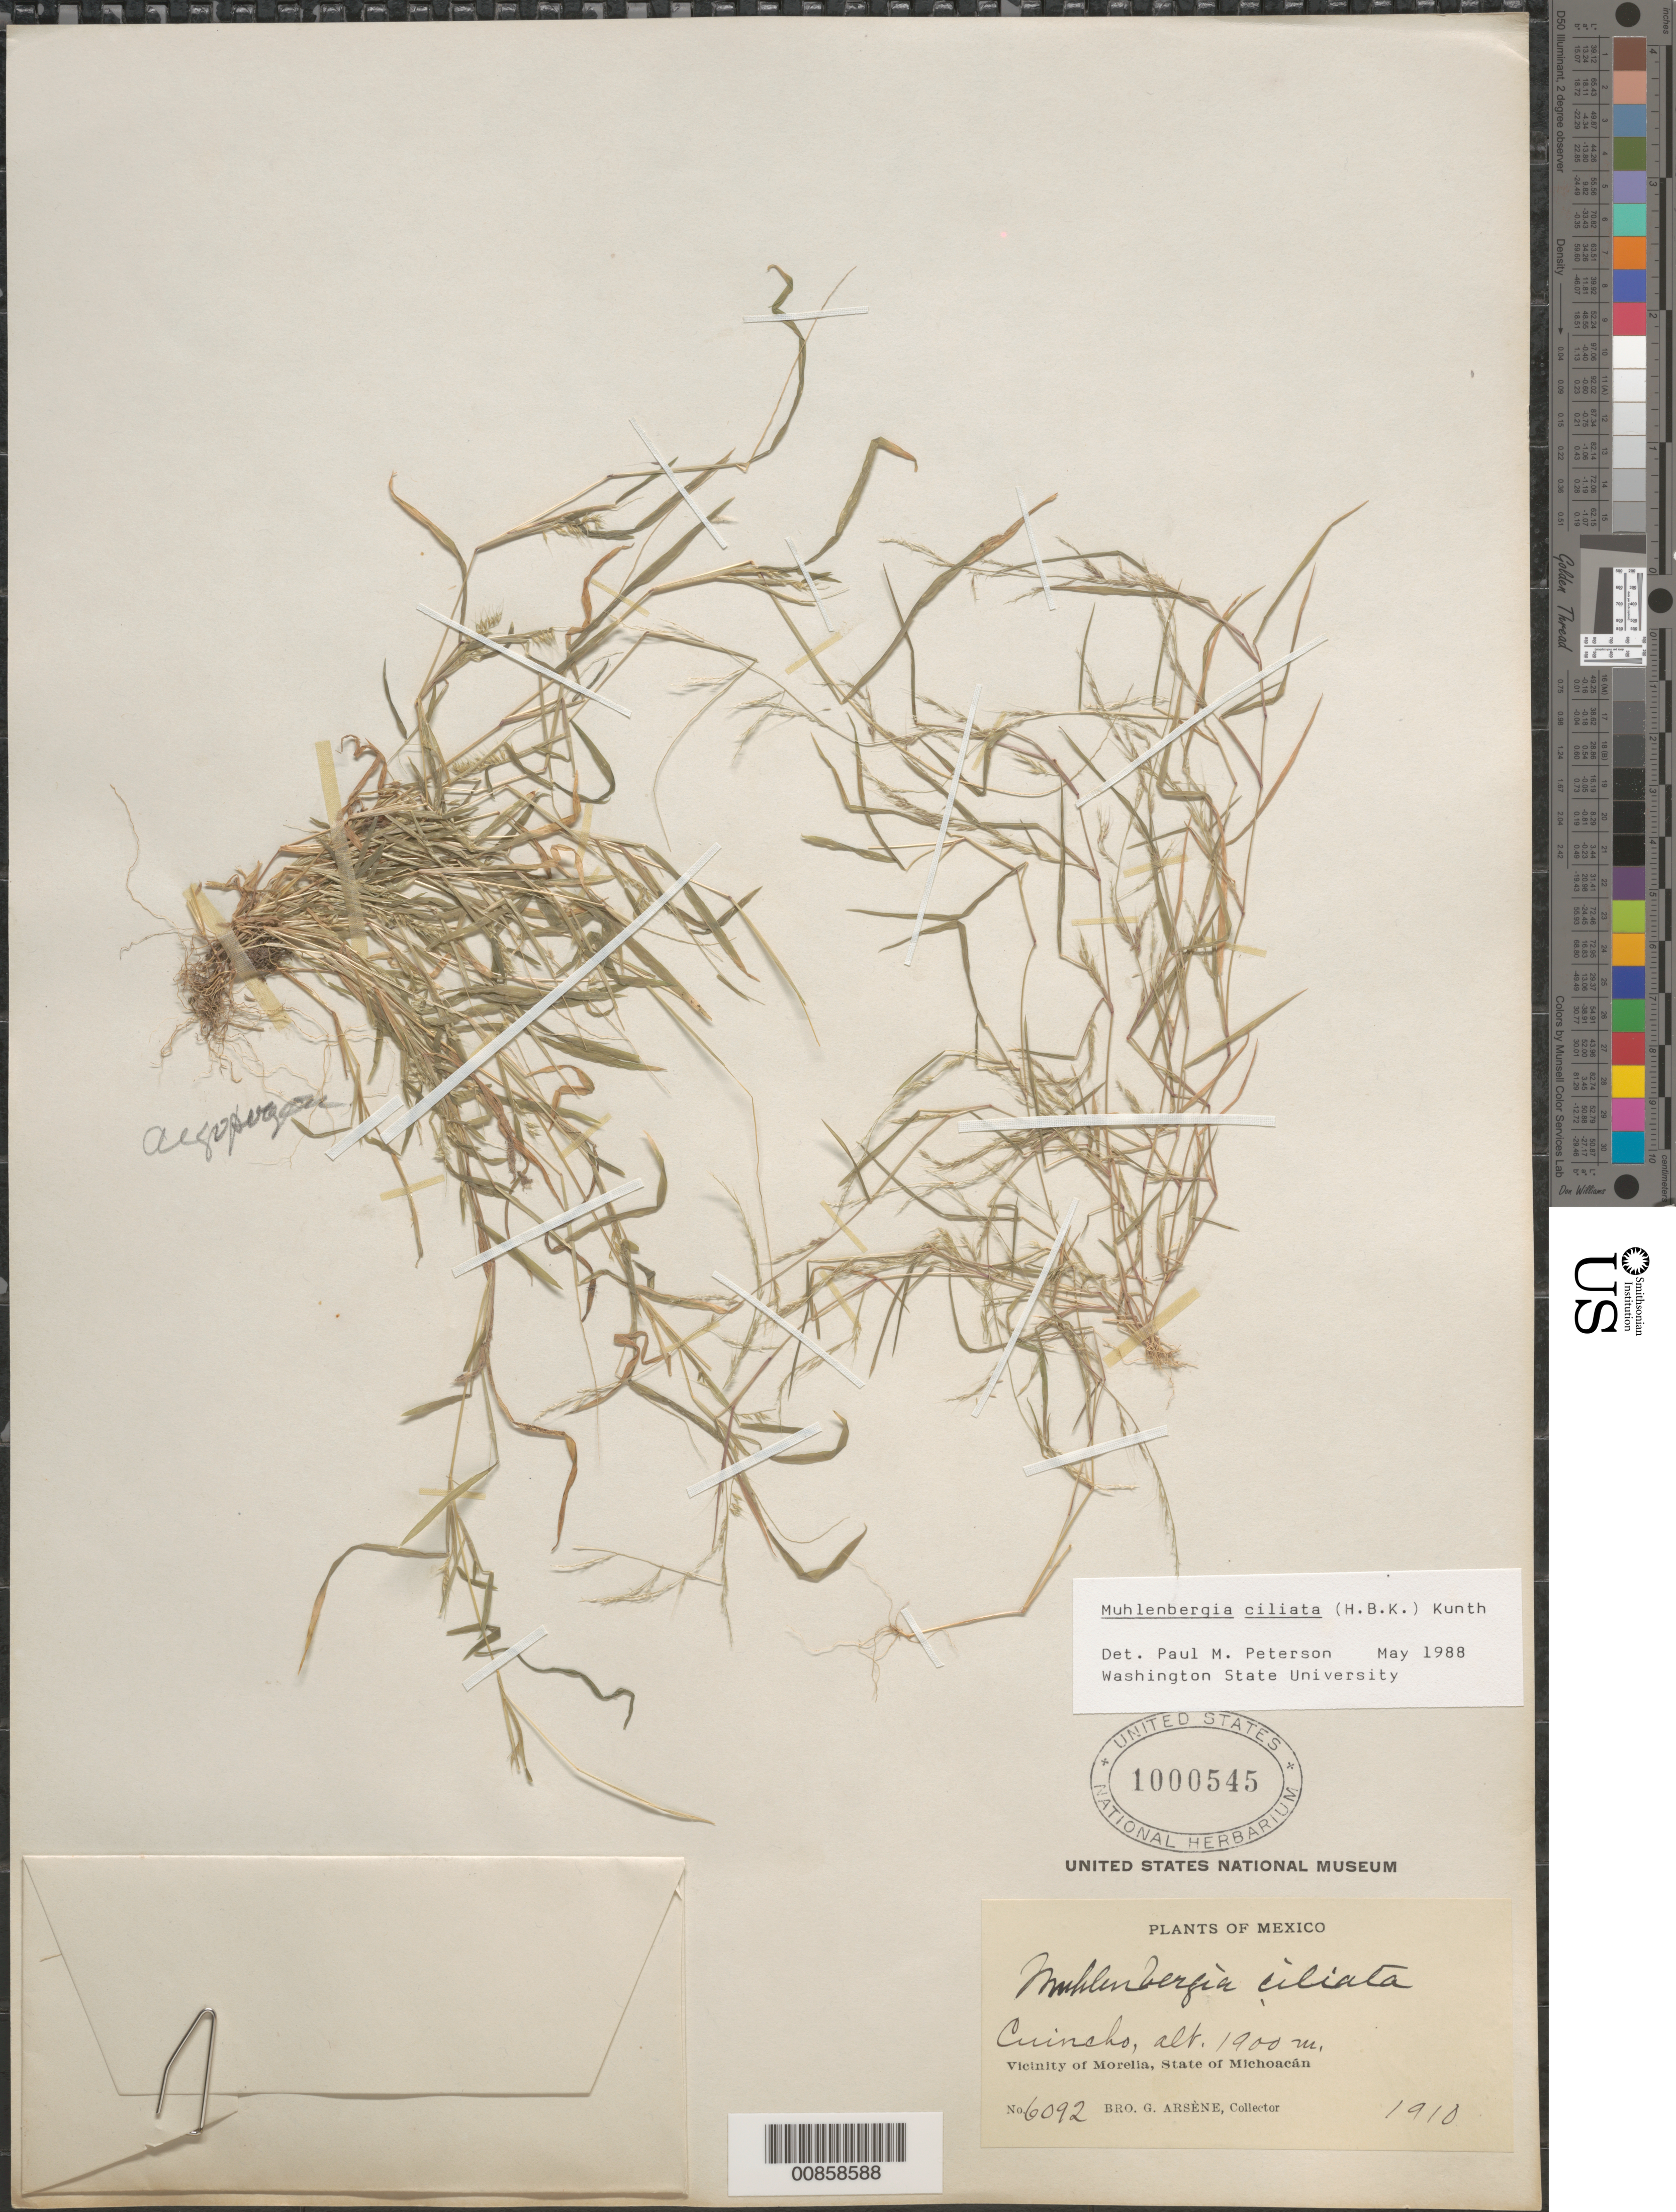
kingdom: Plantae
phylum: Tracheophyta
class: Liliopsida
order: Poales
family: Poaceae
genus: Muhlenbergia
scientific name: Muhlenbergia ciliata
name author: (Kunth) Trin.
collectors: Bro. G. Arsène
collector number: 6092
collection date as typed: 1910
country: Mexico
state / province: Michoacán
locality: Cuincheo, vicinity of Morelia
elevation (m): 1900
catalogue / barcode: US 1000545